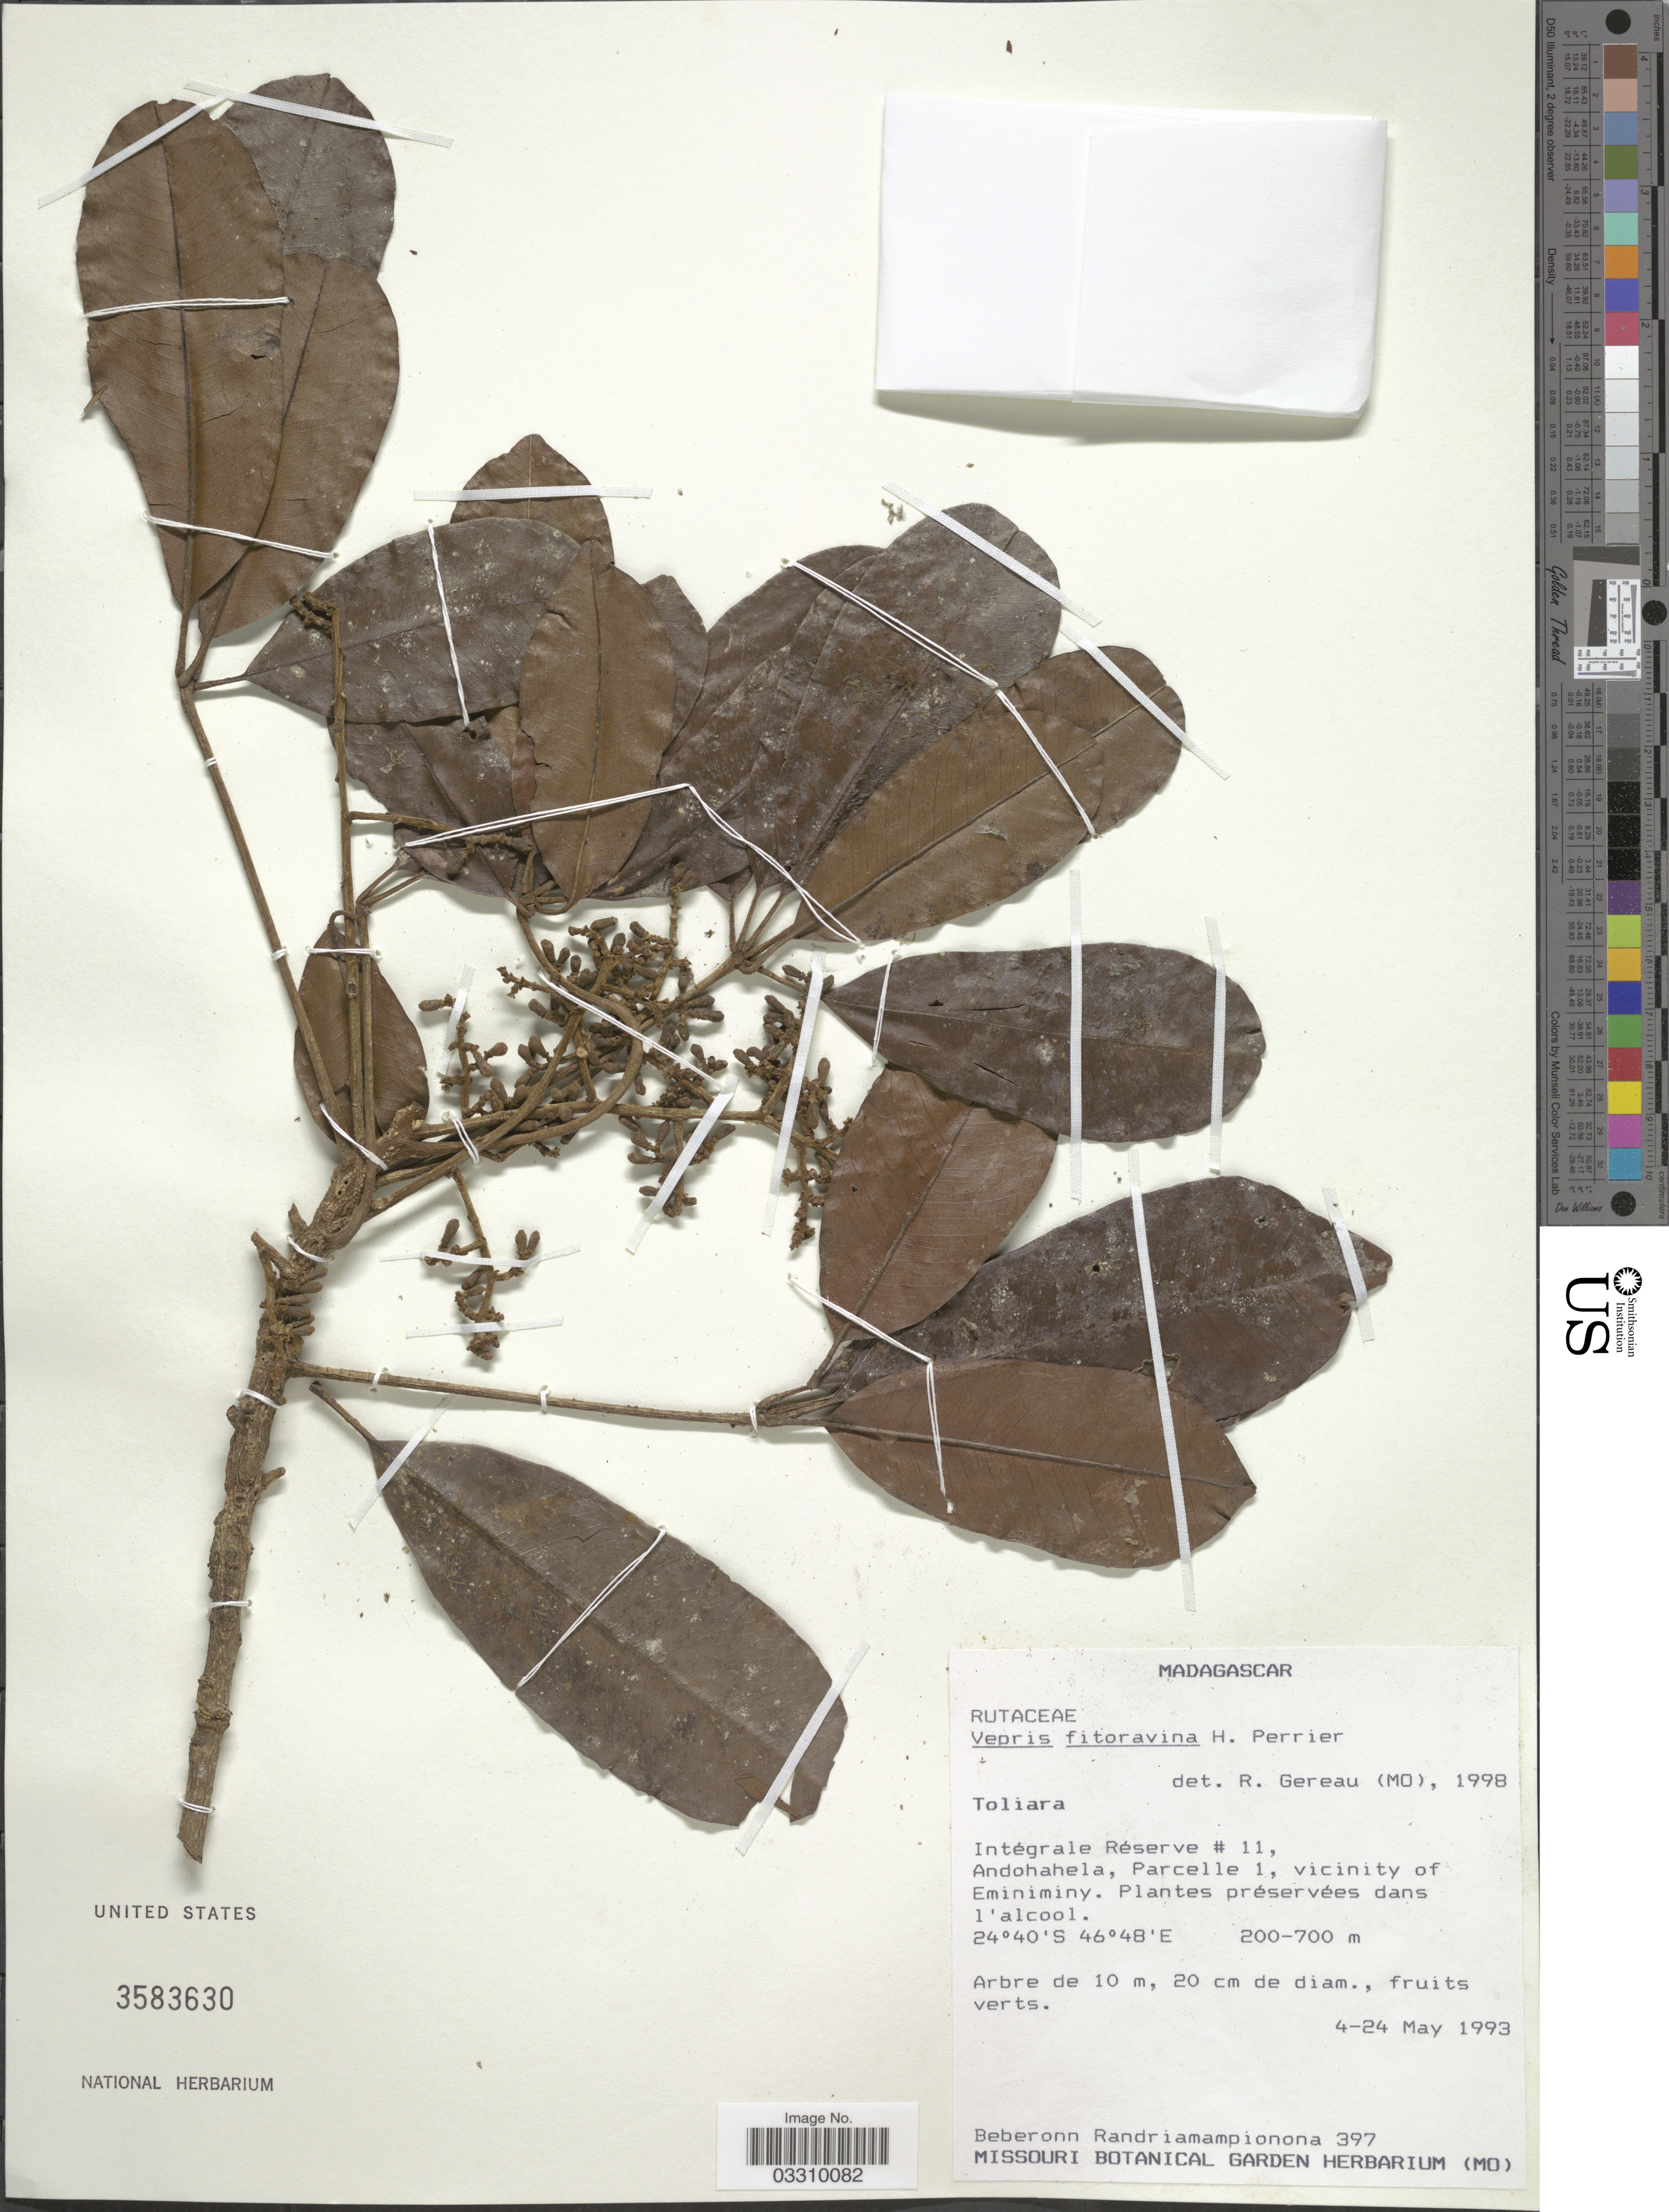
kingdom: Plantae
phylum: Tracheophyta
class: Magnoliopsida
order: Sapindales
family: Rutaceae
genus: Vepris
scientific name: Vepris fitoravina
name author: H. Perrier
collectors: B. Randriamampionona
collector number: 397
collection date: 1993-05-04/1993-05-24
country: Madagascar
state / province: Anosy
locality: Intégrale Réserve # 11, Andohahela, Parcelle 1, vicinity of Eminiminy.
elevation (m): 200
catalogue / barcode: US 3583630